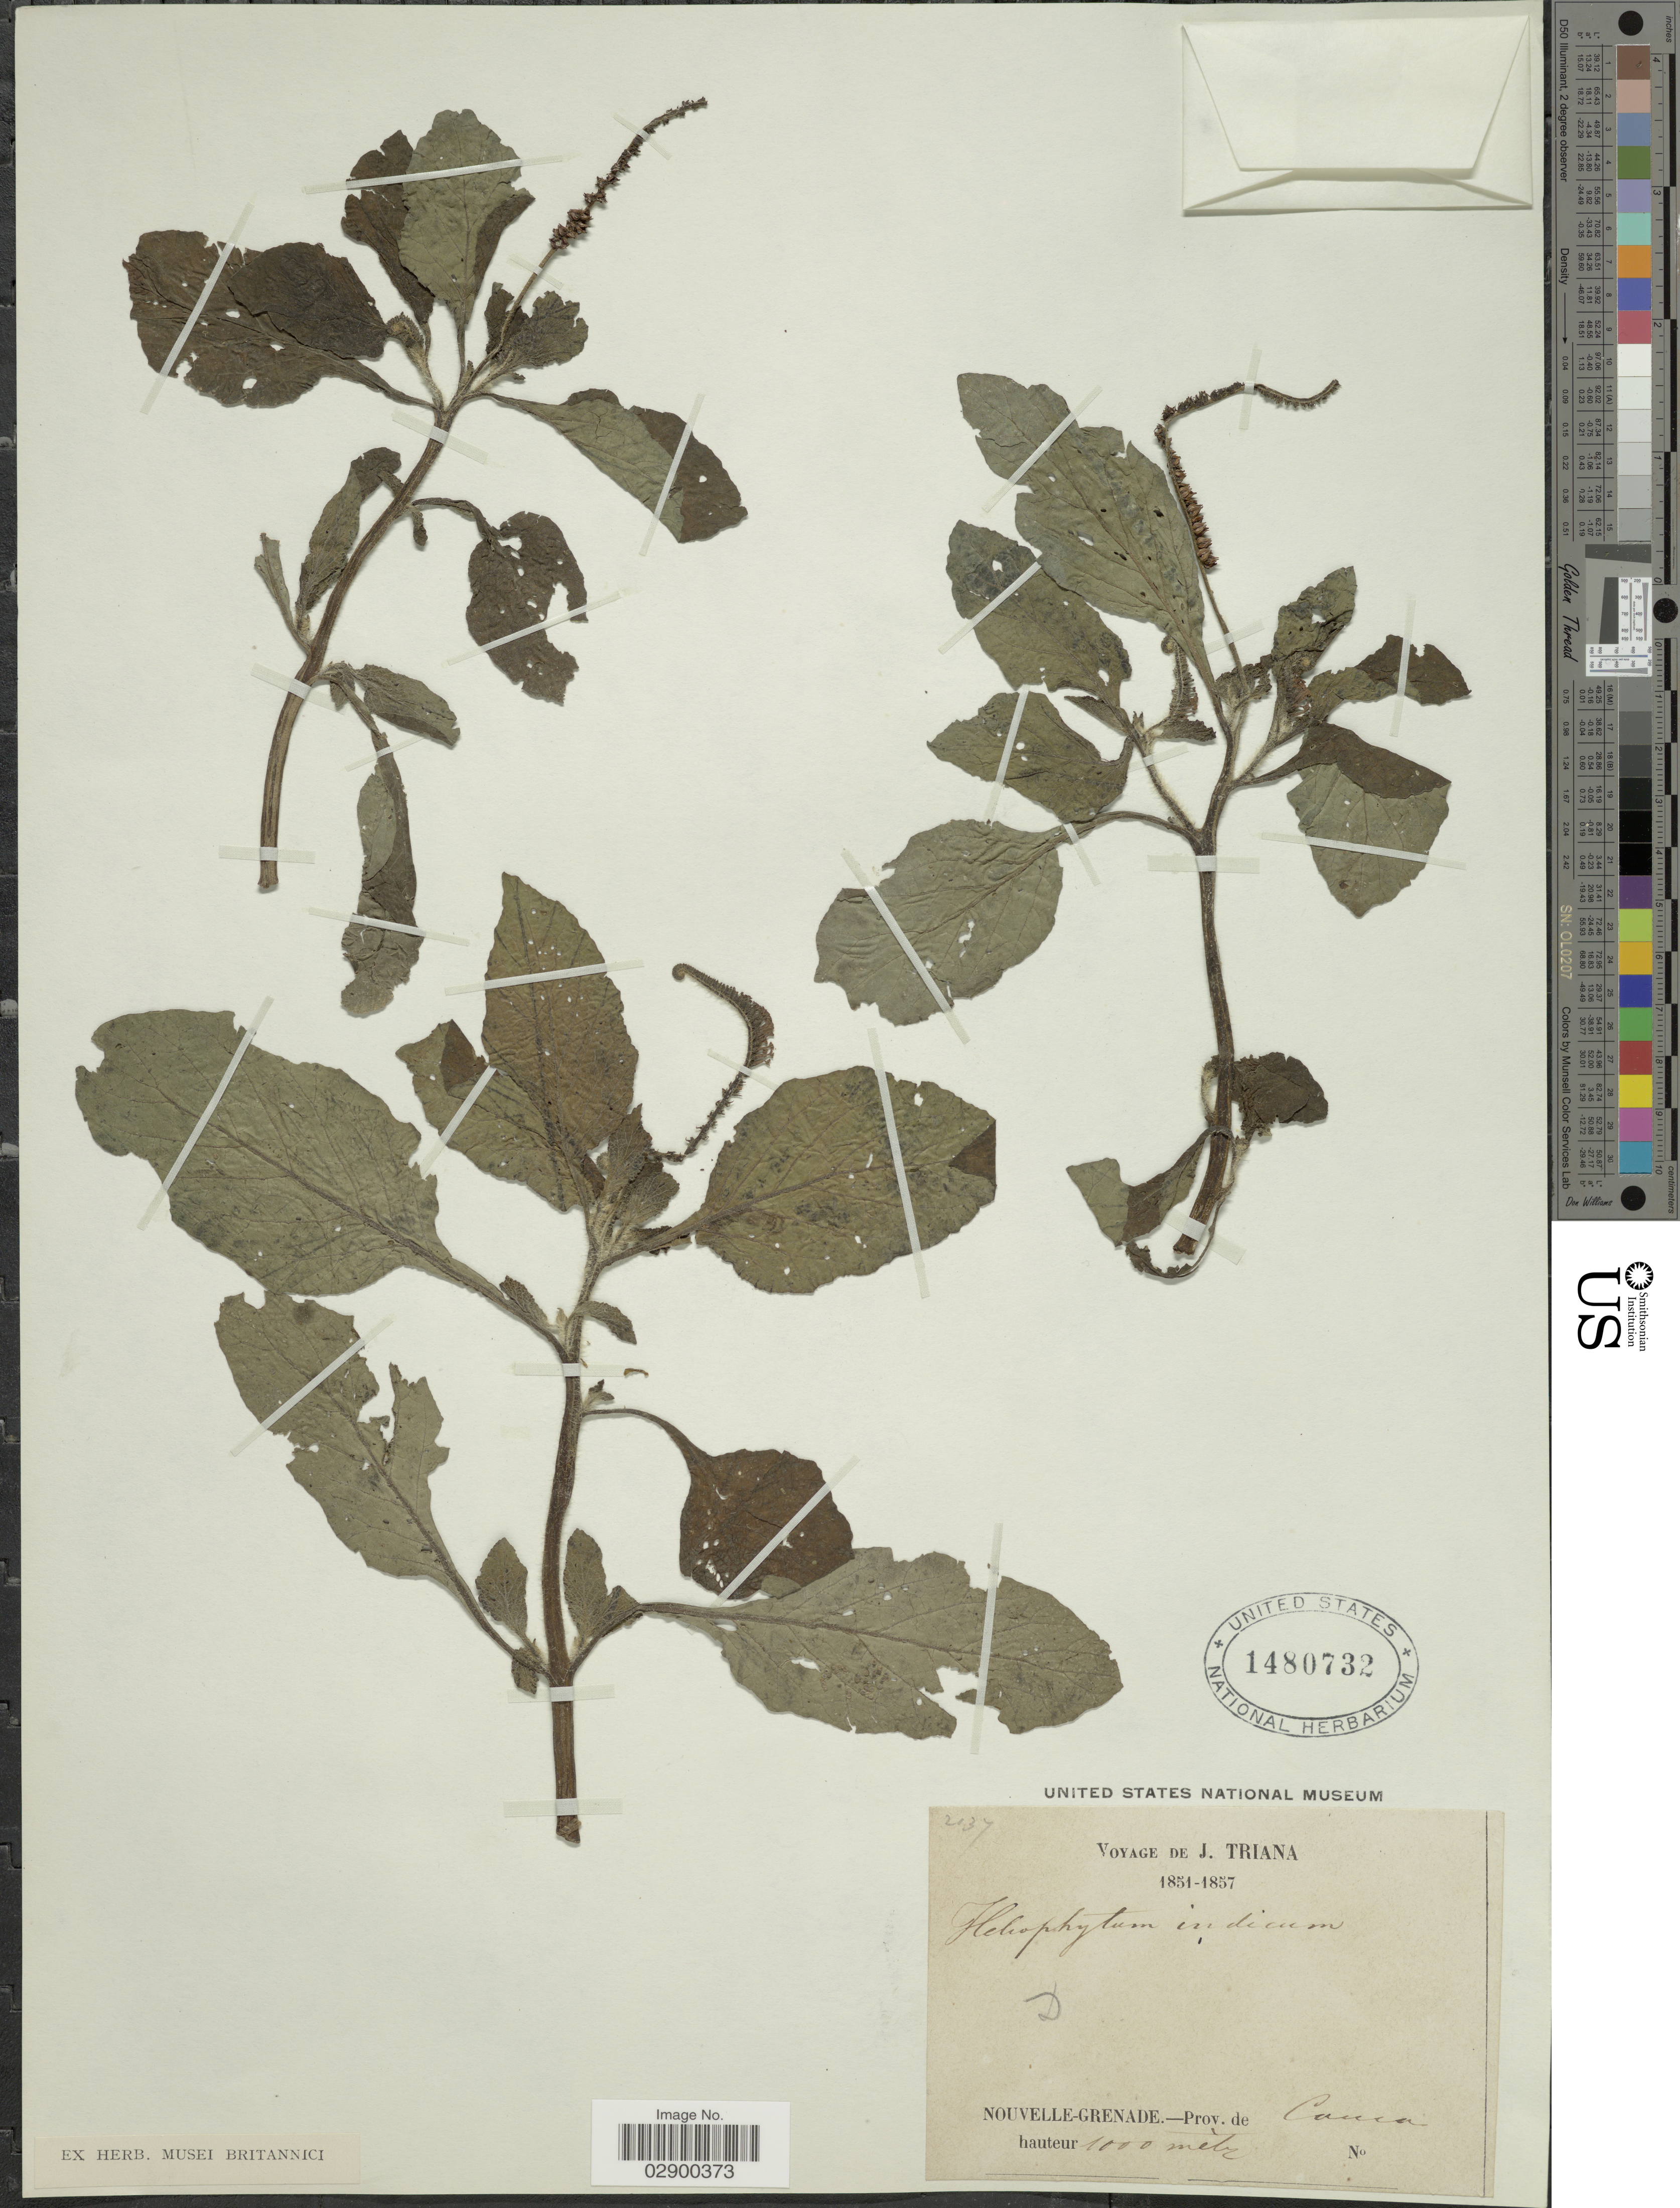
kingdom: Plantae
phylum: Tracheophyta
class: Magnoliopsida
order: Boraginales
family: Heliotropiaceae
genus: Heliotropium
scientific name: Heliotropium indicum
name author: L.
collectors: J. Triana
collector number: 2137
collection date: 1851/1857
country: Colombia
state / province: Cauca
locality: Nouvelle-Grenade.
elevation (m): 1000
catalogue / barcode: US 1480732